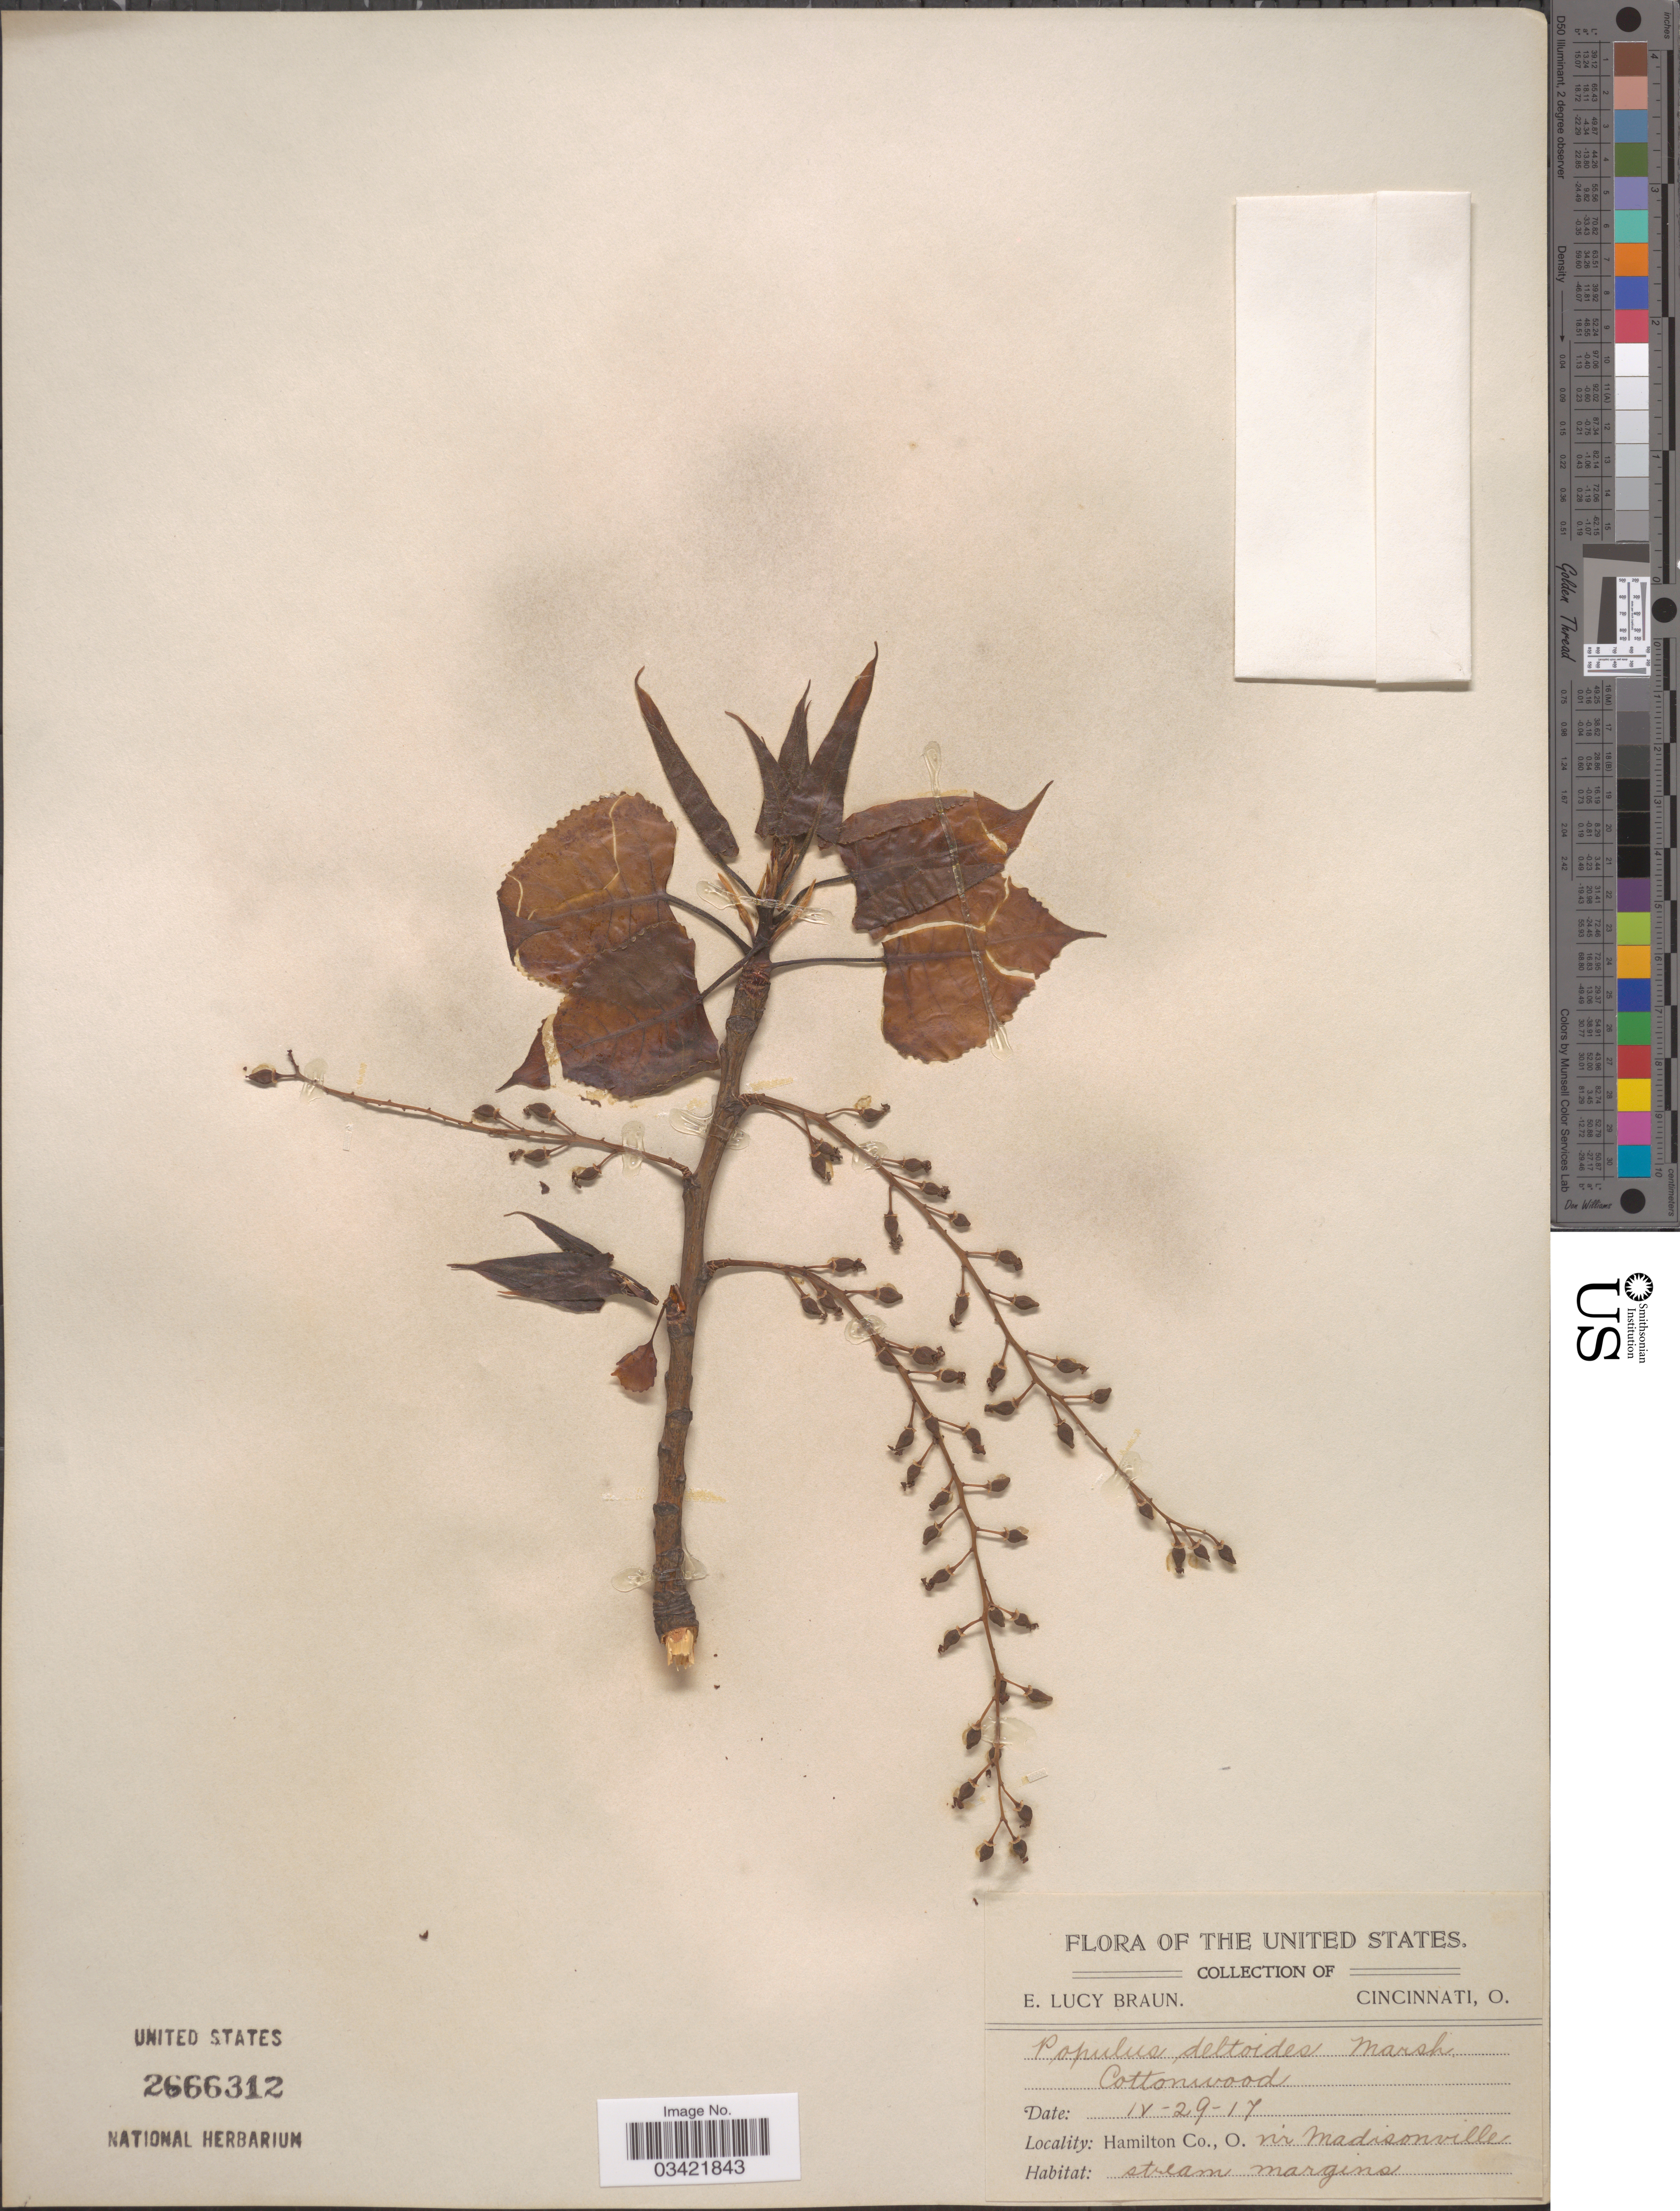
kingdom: Plantae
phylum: Tracheophyta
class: Magnoliopsida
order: Malpighiales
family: Salicaceae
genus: Populus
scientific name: Populus deltoides subsp. deltoides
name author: W. Bartram ex Marshall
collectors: E. L. Braun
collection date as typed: Transcribed d/m/y: 29/4/17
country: United States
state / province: Ohio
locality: Hamilton Co. N'r Madisonville.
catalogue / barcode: US 2666312